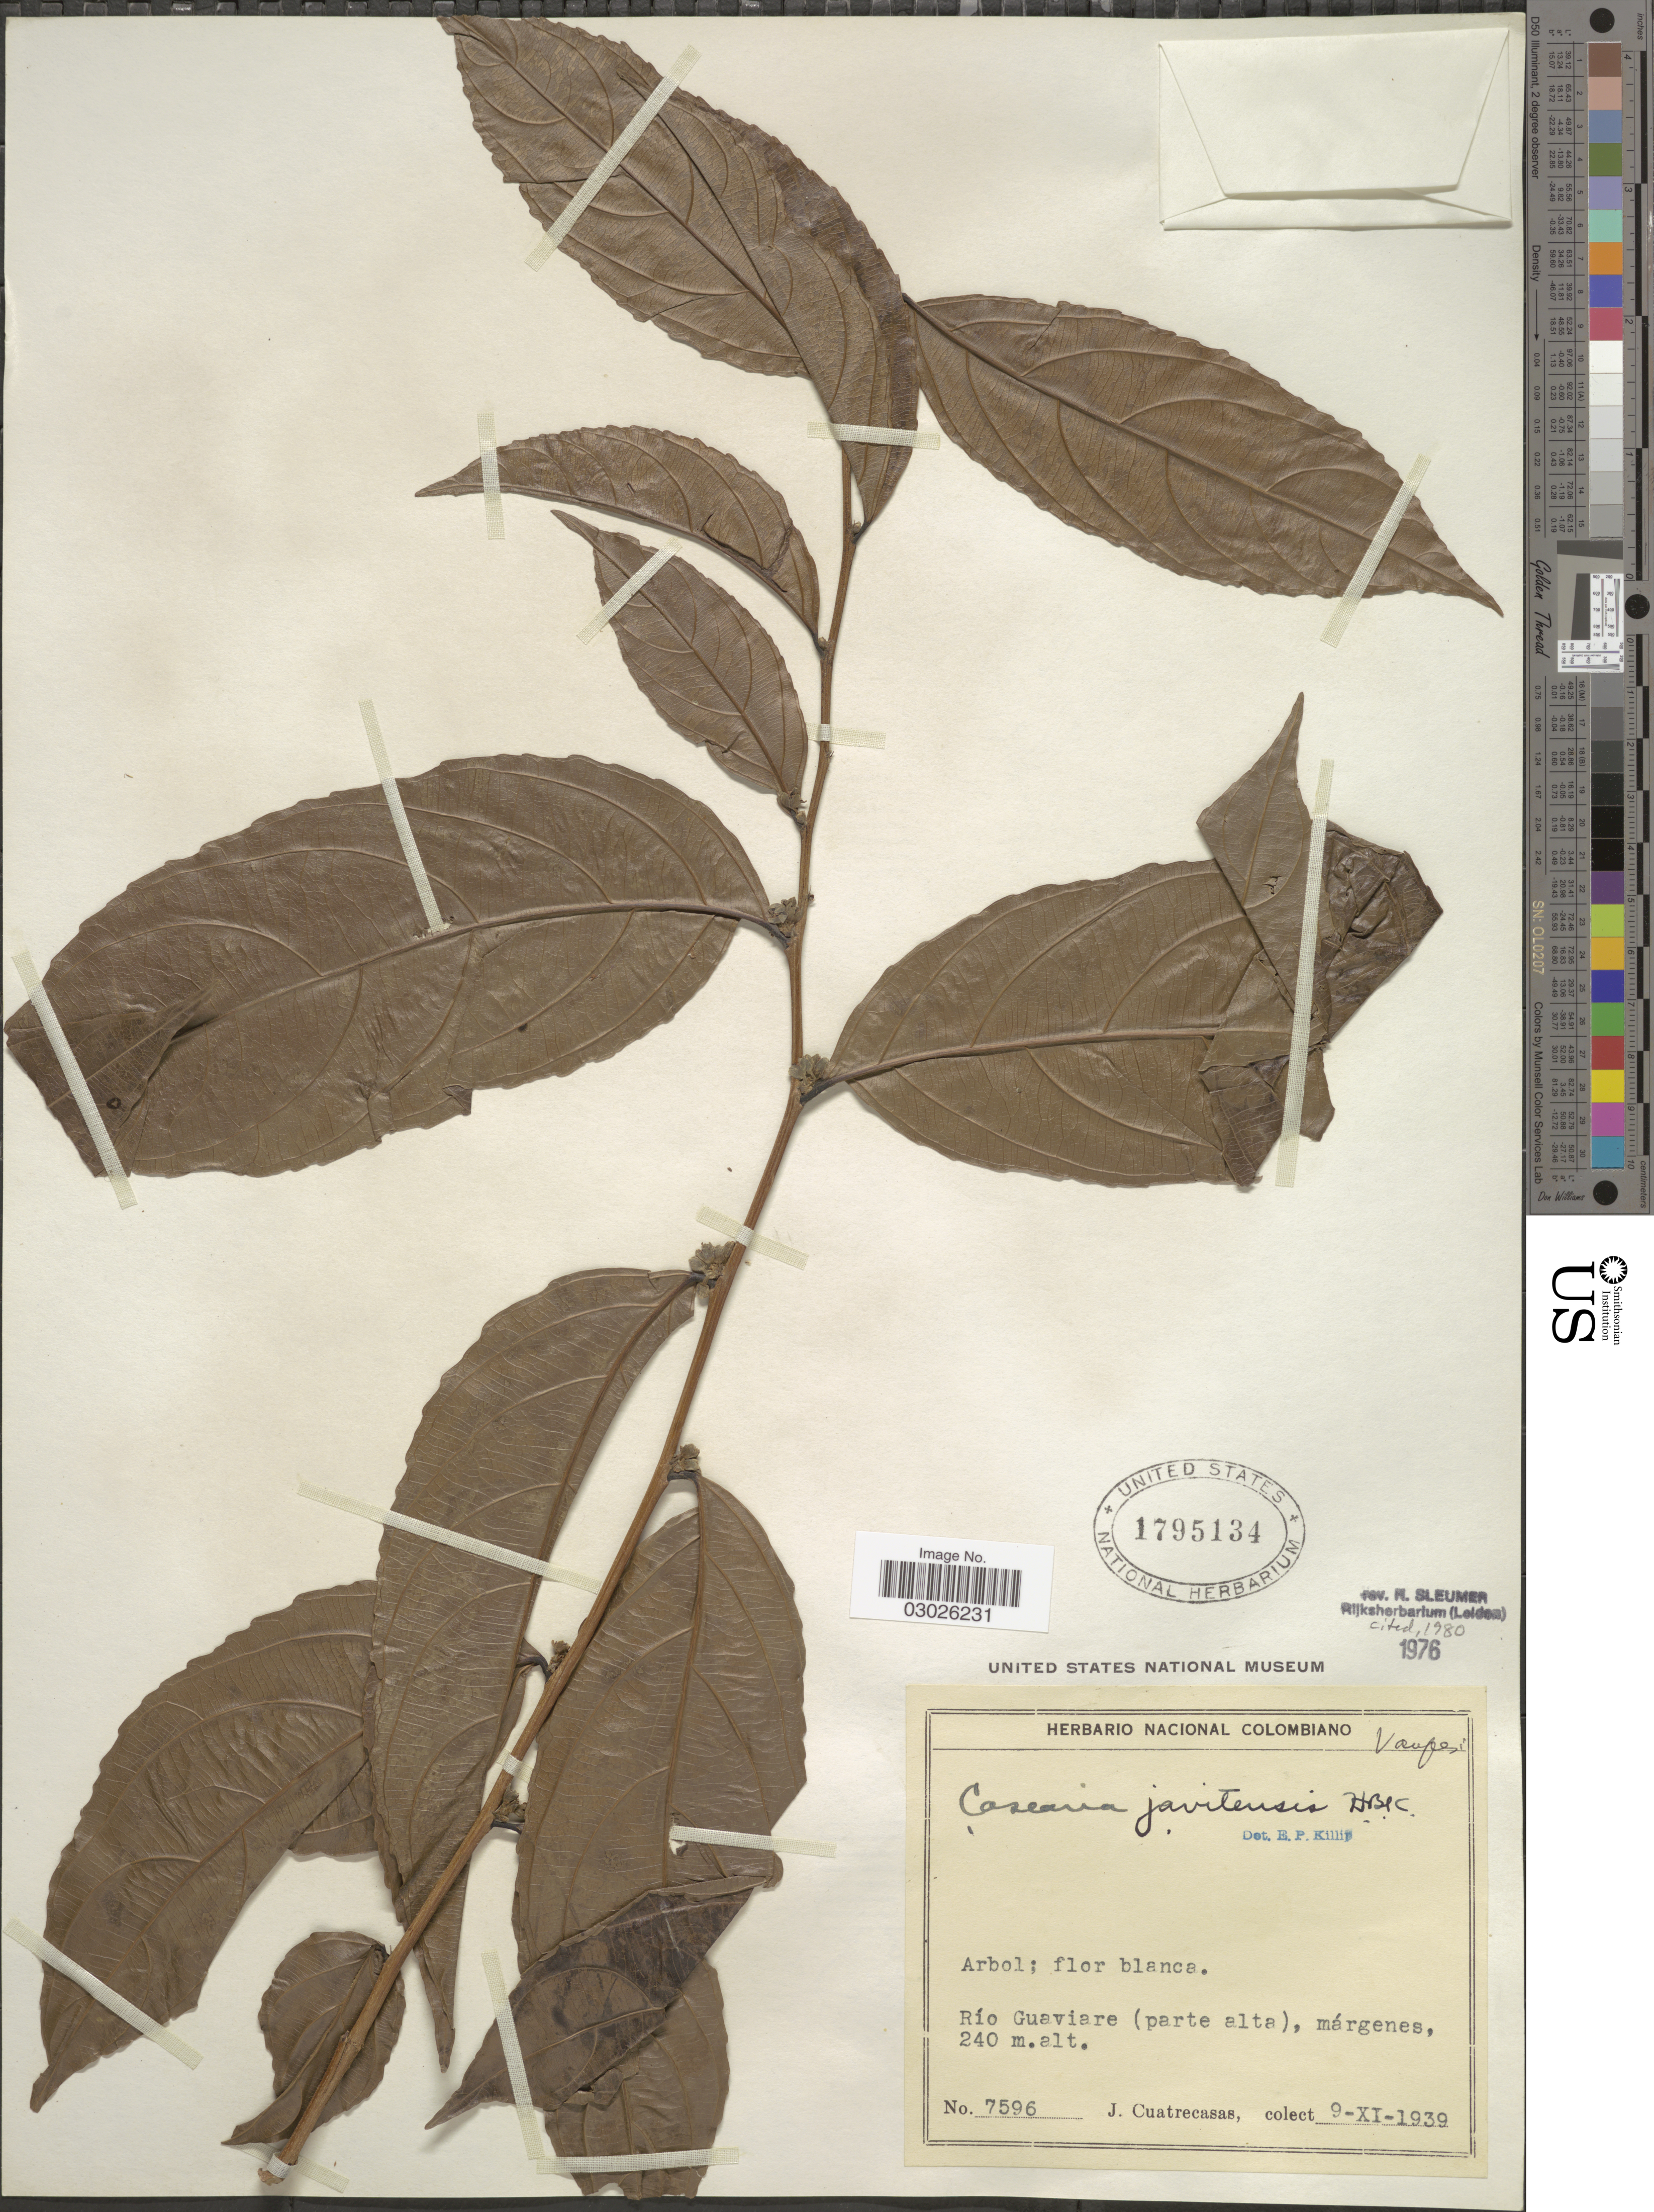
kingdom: Plantae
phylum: Tracheophyta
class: Magnoliopsida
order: Malpighiales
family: Salicaceae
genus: Piparea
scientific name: Piparea multiflora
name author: C.F. Gaertn.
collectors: J. Cuatrecasas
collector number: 7596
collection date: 1939-11-09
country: Colombia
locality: Río Guaviare (parte alta), márgenes.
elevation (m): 240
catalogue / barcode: US 1795134